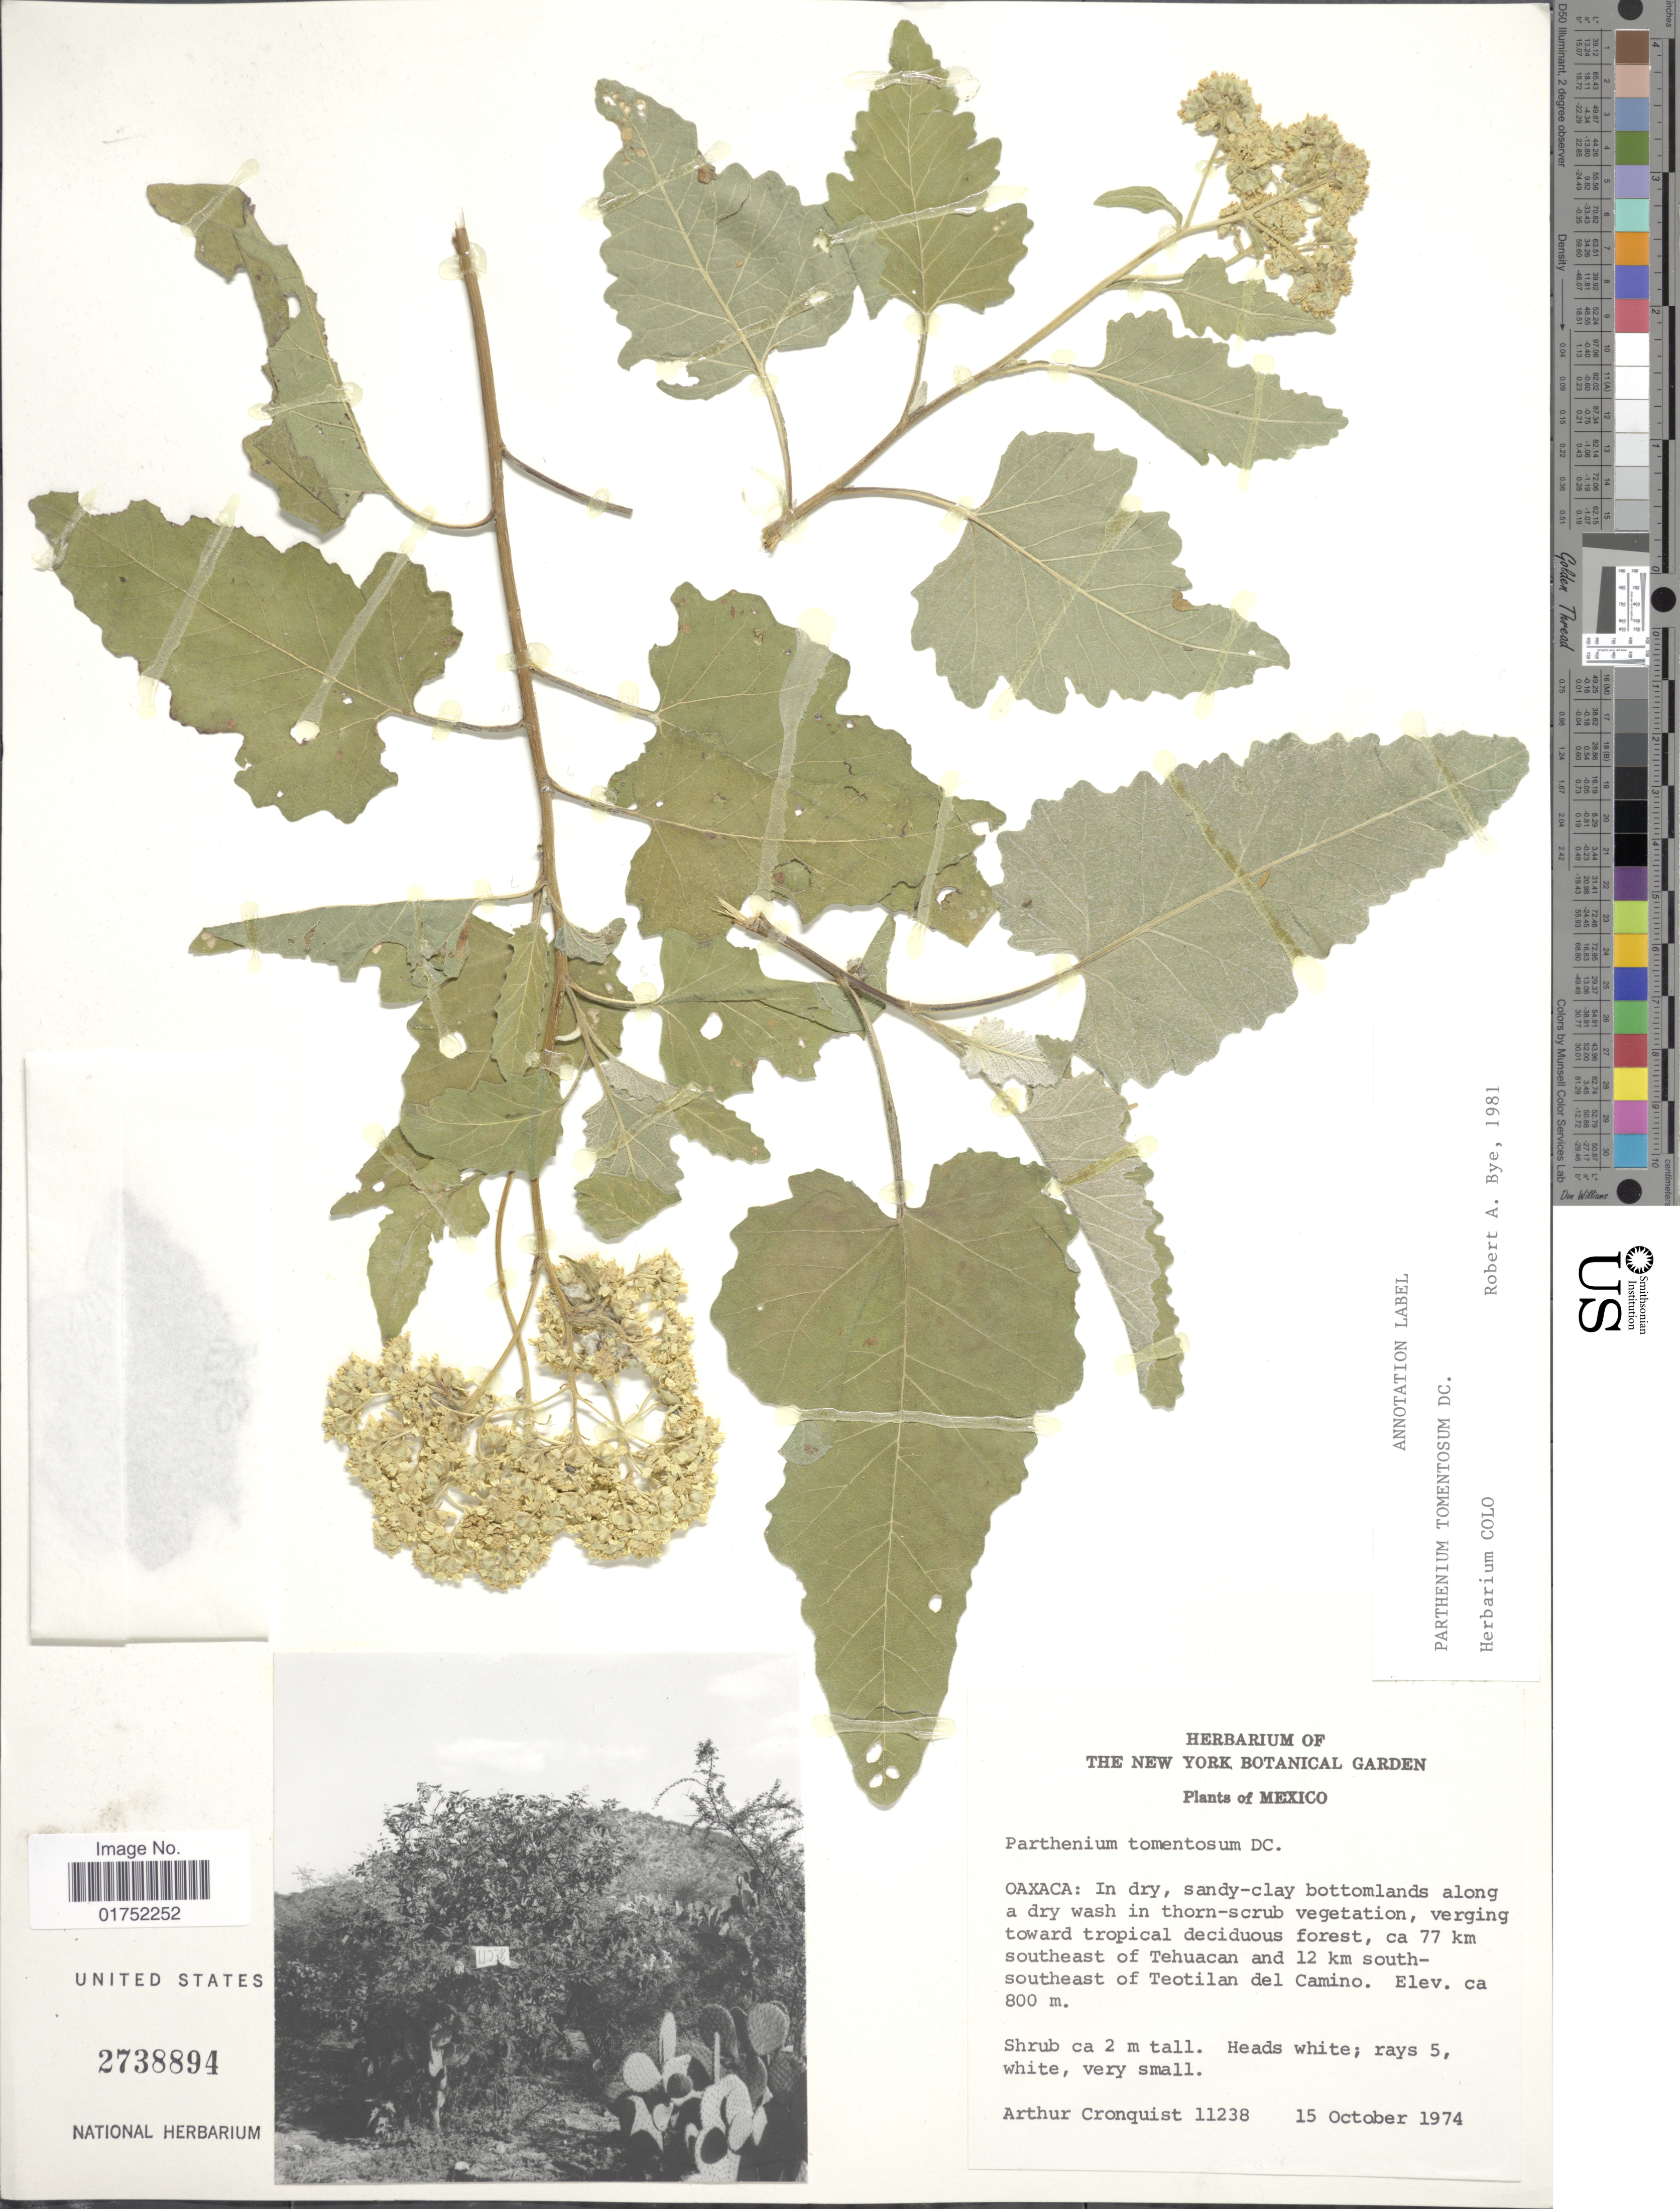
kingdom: Plantae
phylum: Tracheophyta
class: Magnoliopsida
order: Asterales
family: Asteraceae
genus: Parthenium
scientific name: Parthenium tomentosum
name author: DC.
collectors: A. J. Cronquist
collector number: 11238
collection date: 1974-10-15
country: Mexico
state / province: Oaxaca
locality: Ca 77 km southeast of Tehuacan and 12 km south-southeast of Teotilan del Camino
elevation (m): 800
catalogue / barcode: US 2738894